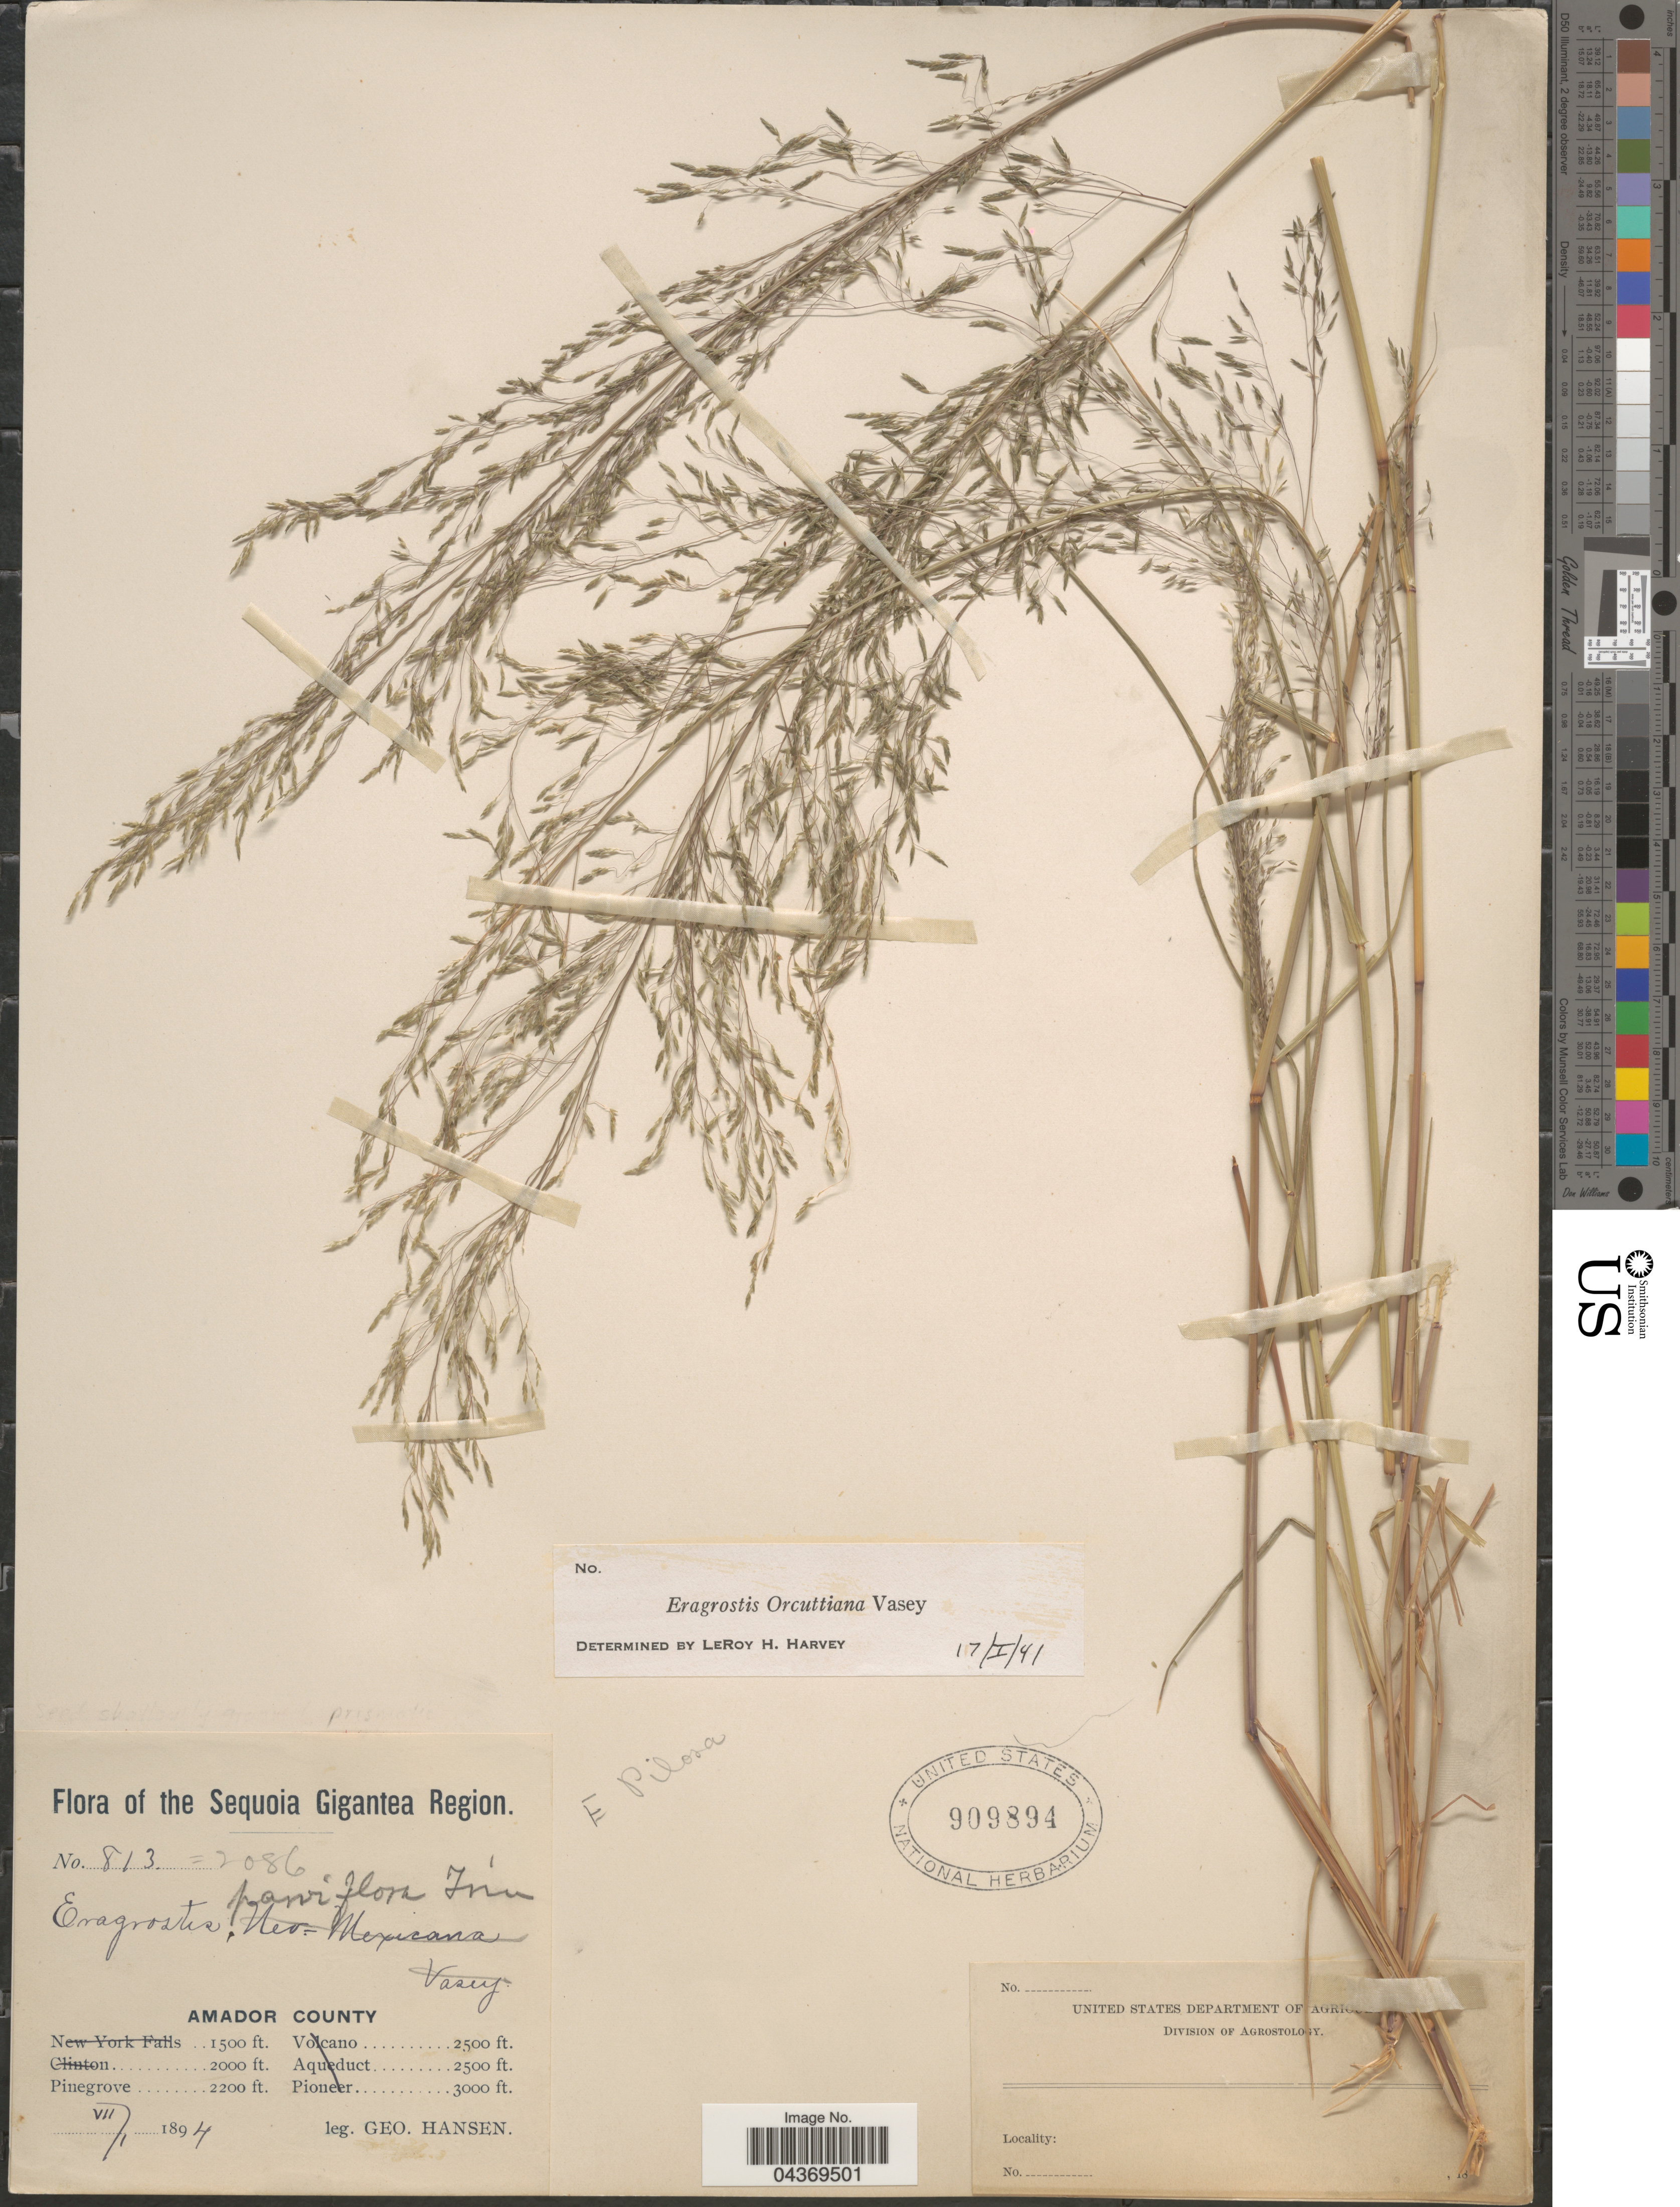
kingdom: Plantae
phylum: Tracheophyta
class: Liliopsida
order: Poales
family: Poaceae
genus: Eragrostis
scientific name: Eragrostis mexicana subsp. virescens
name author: (J. Presl) S.D. Koch & Sánchez Vega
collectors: G. Hansen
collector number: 813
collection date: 1894-07-01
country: United States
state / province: California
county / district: Amador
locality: The Sequoia Gigantea Region. Amador County. Pinegrove.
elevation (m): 671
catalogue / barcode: US 909894